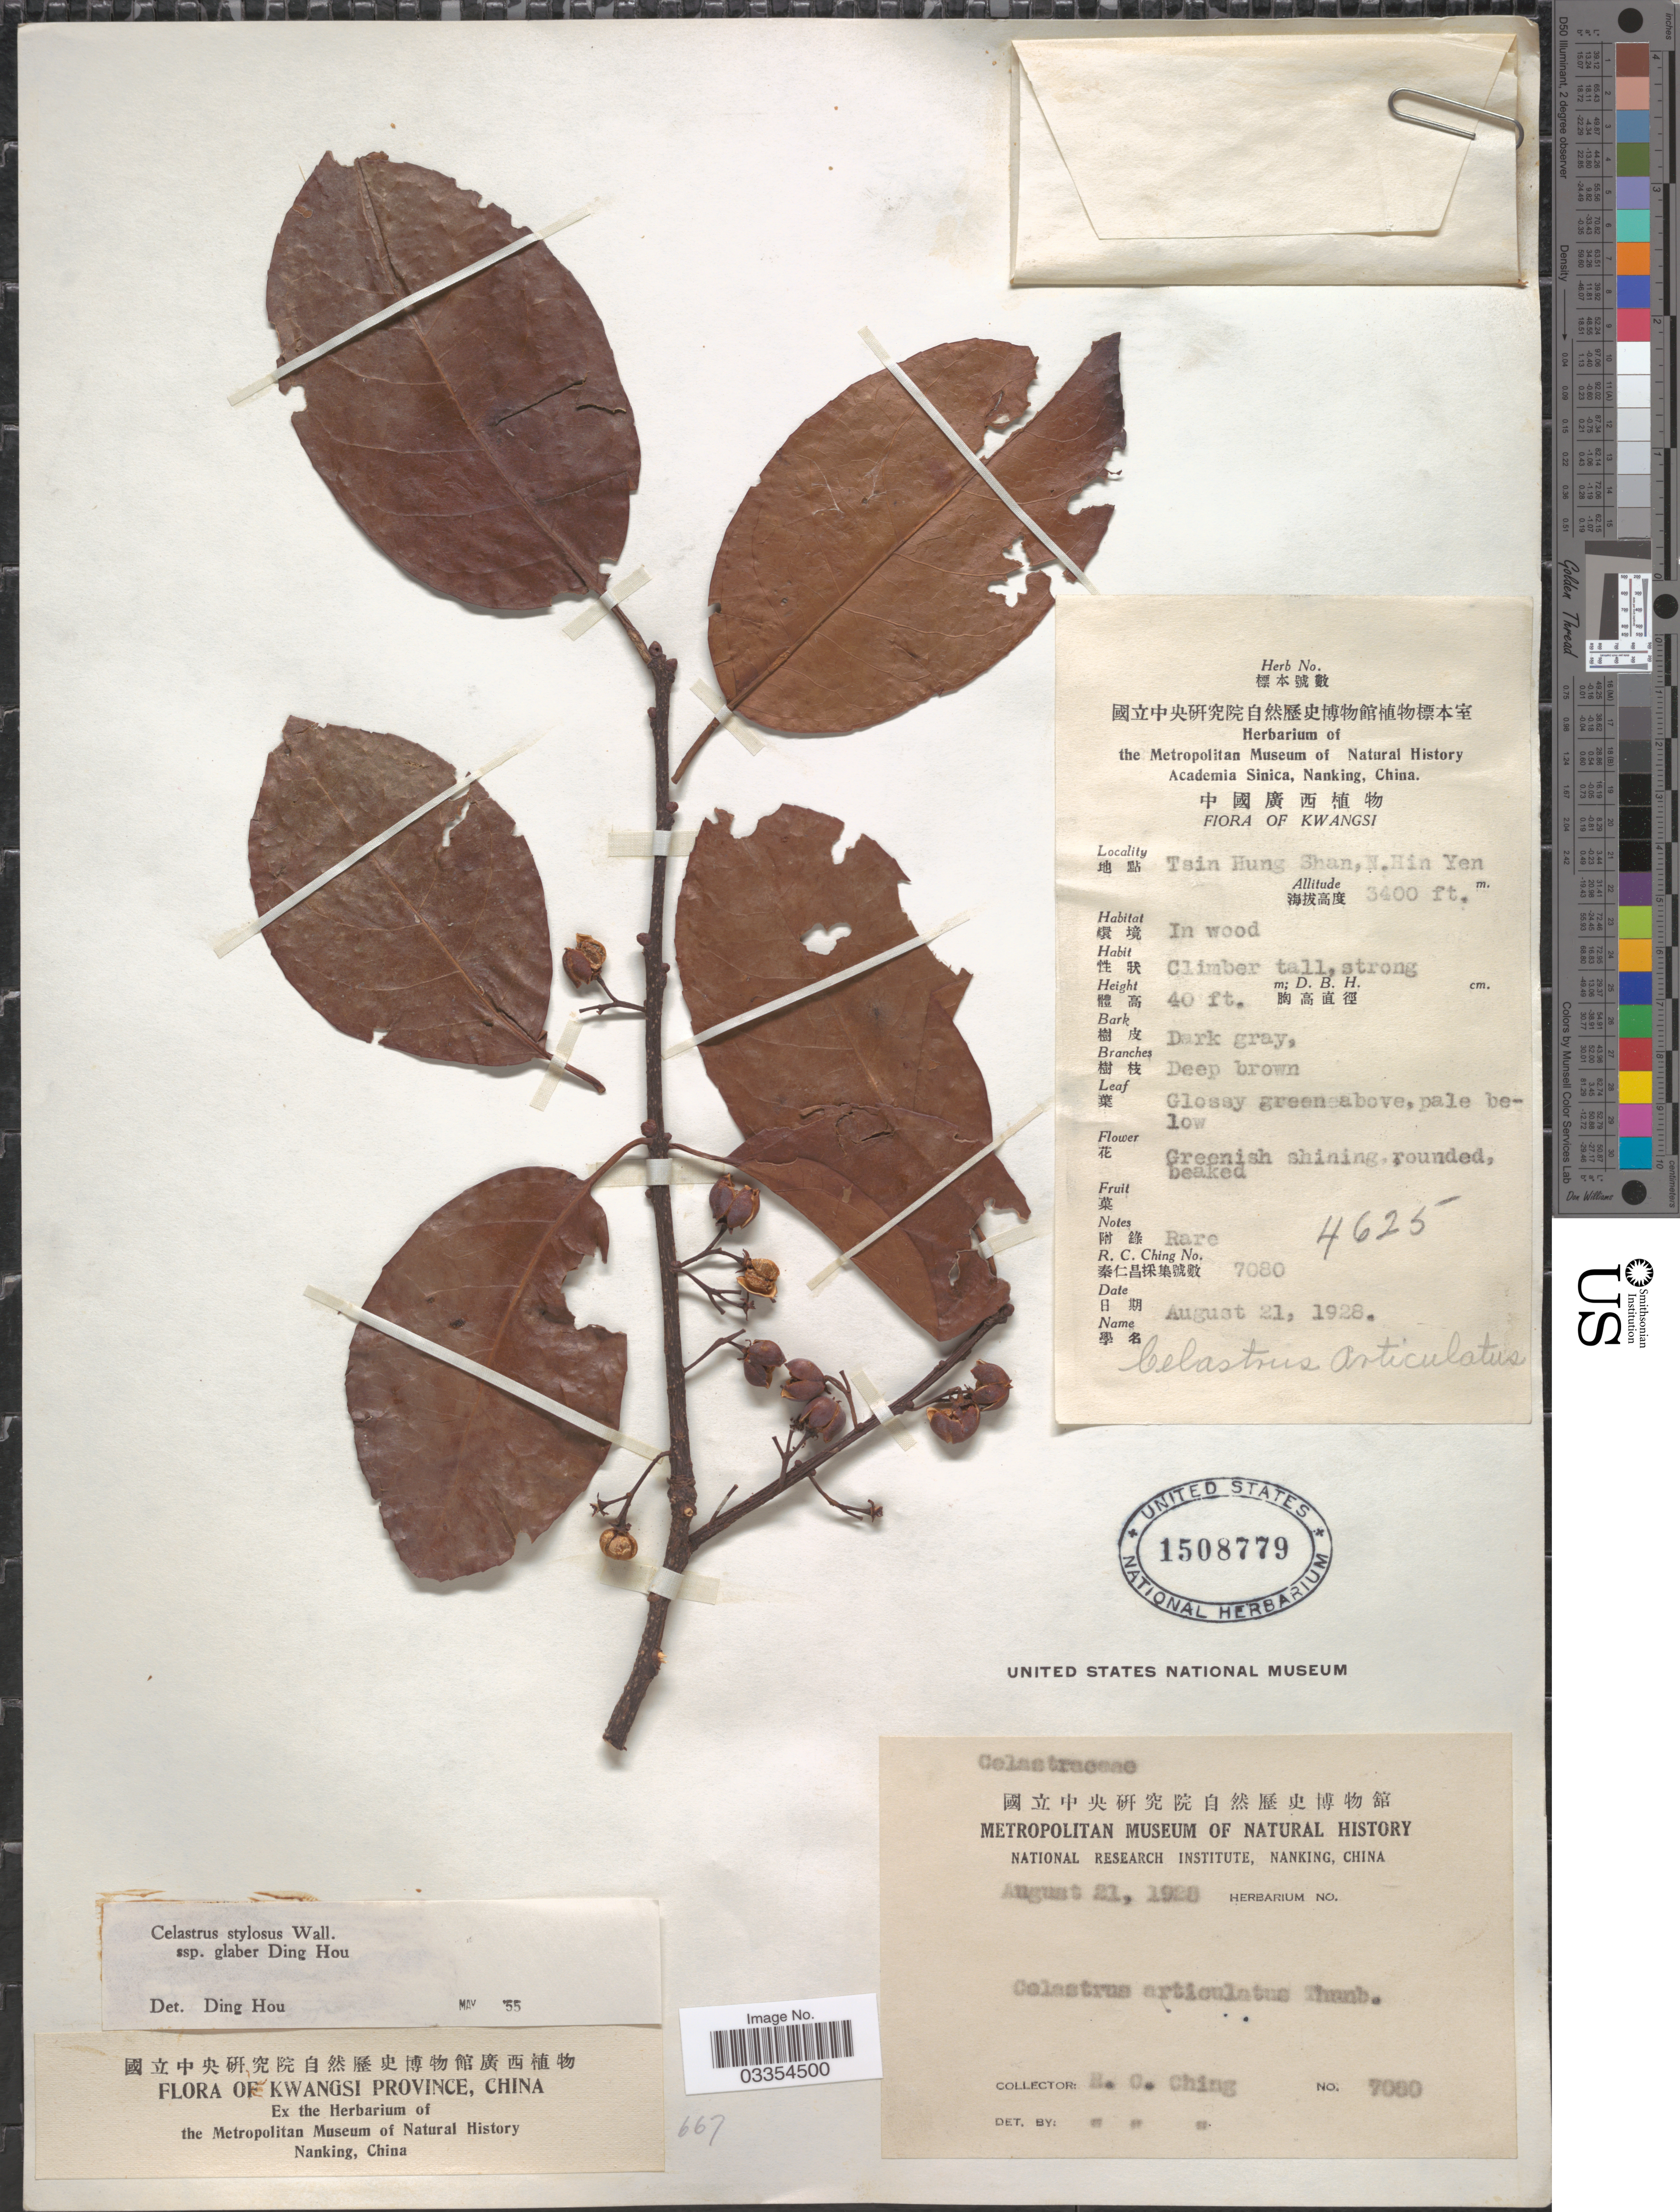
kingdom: Plantae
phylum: Tracheophyta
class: Magnoliopsida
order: Celastrales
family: Celastraceae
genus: Celastrus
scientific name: Celastrus stylosus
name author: Wall.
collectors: R. C. Ching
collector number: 7080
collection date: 1928-08-21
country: China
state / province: Guangxi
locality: Kwangsi Province, Tsin Hung Shan, N. Hin Yen.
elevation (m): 1036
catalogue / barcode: US 1508779